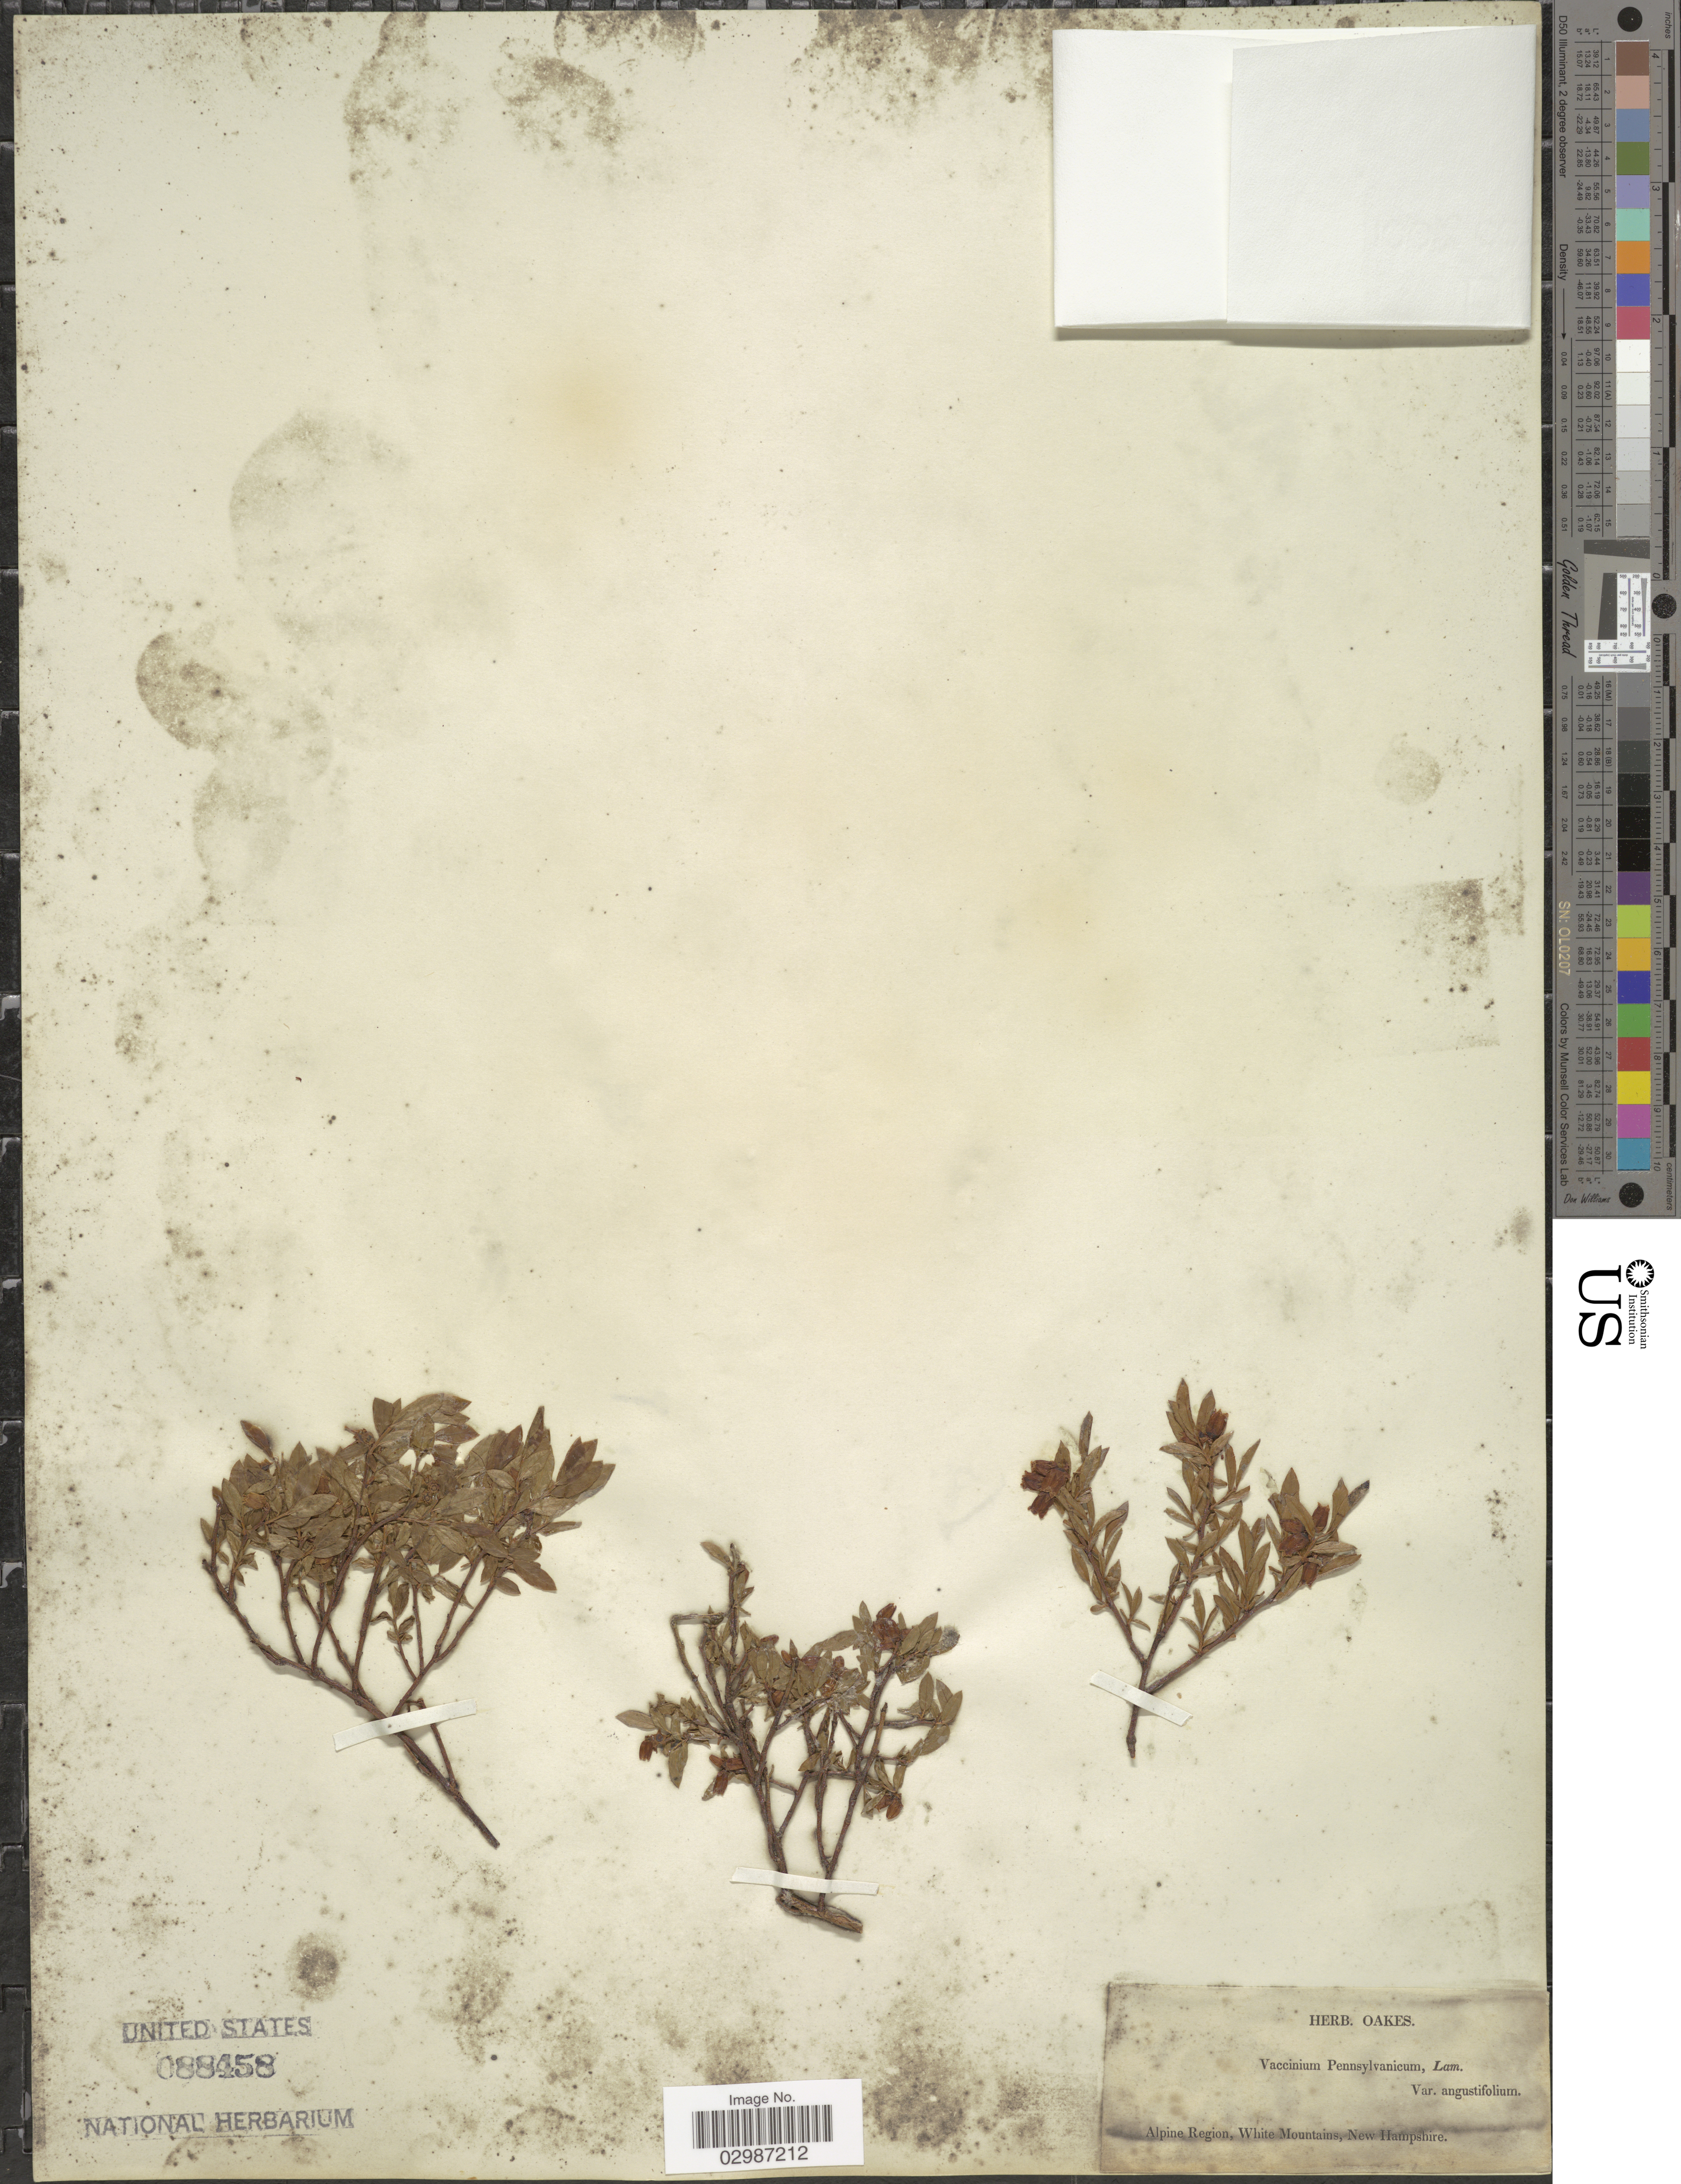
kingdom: Plantae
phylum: Tracheophyta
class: Magnoliopsida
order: Ericales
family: Ericaceae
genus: Vaccinium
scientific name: Vaccinium angustifolium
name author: Aiton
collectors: ex herb. Oakes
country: United States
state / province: New Hampshire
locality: Alpine Region, White Mountains.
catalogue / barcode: US 88458